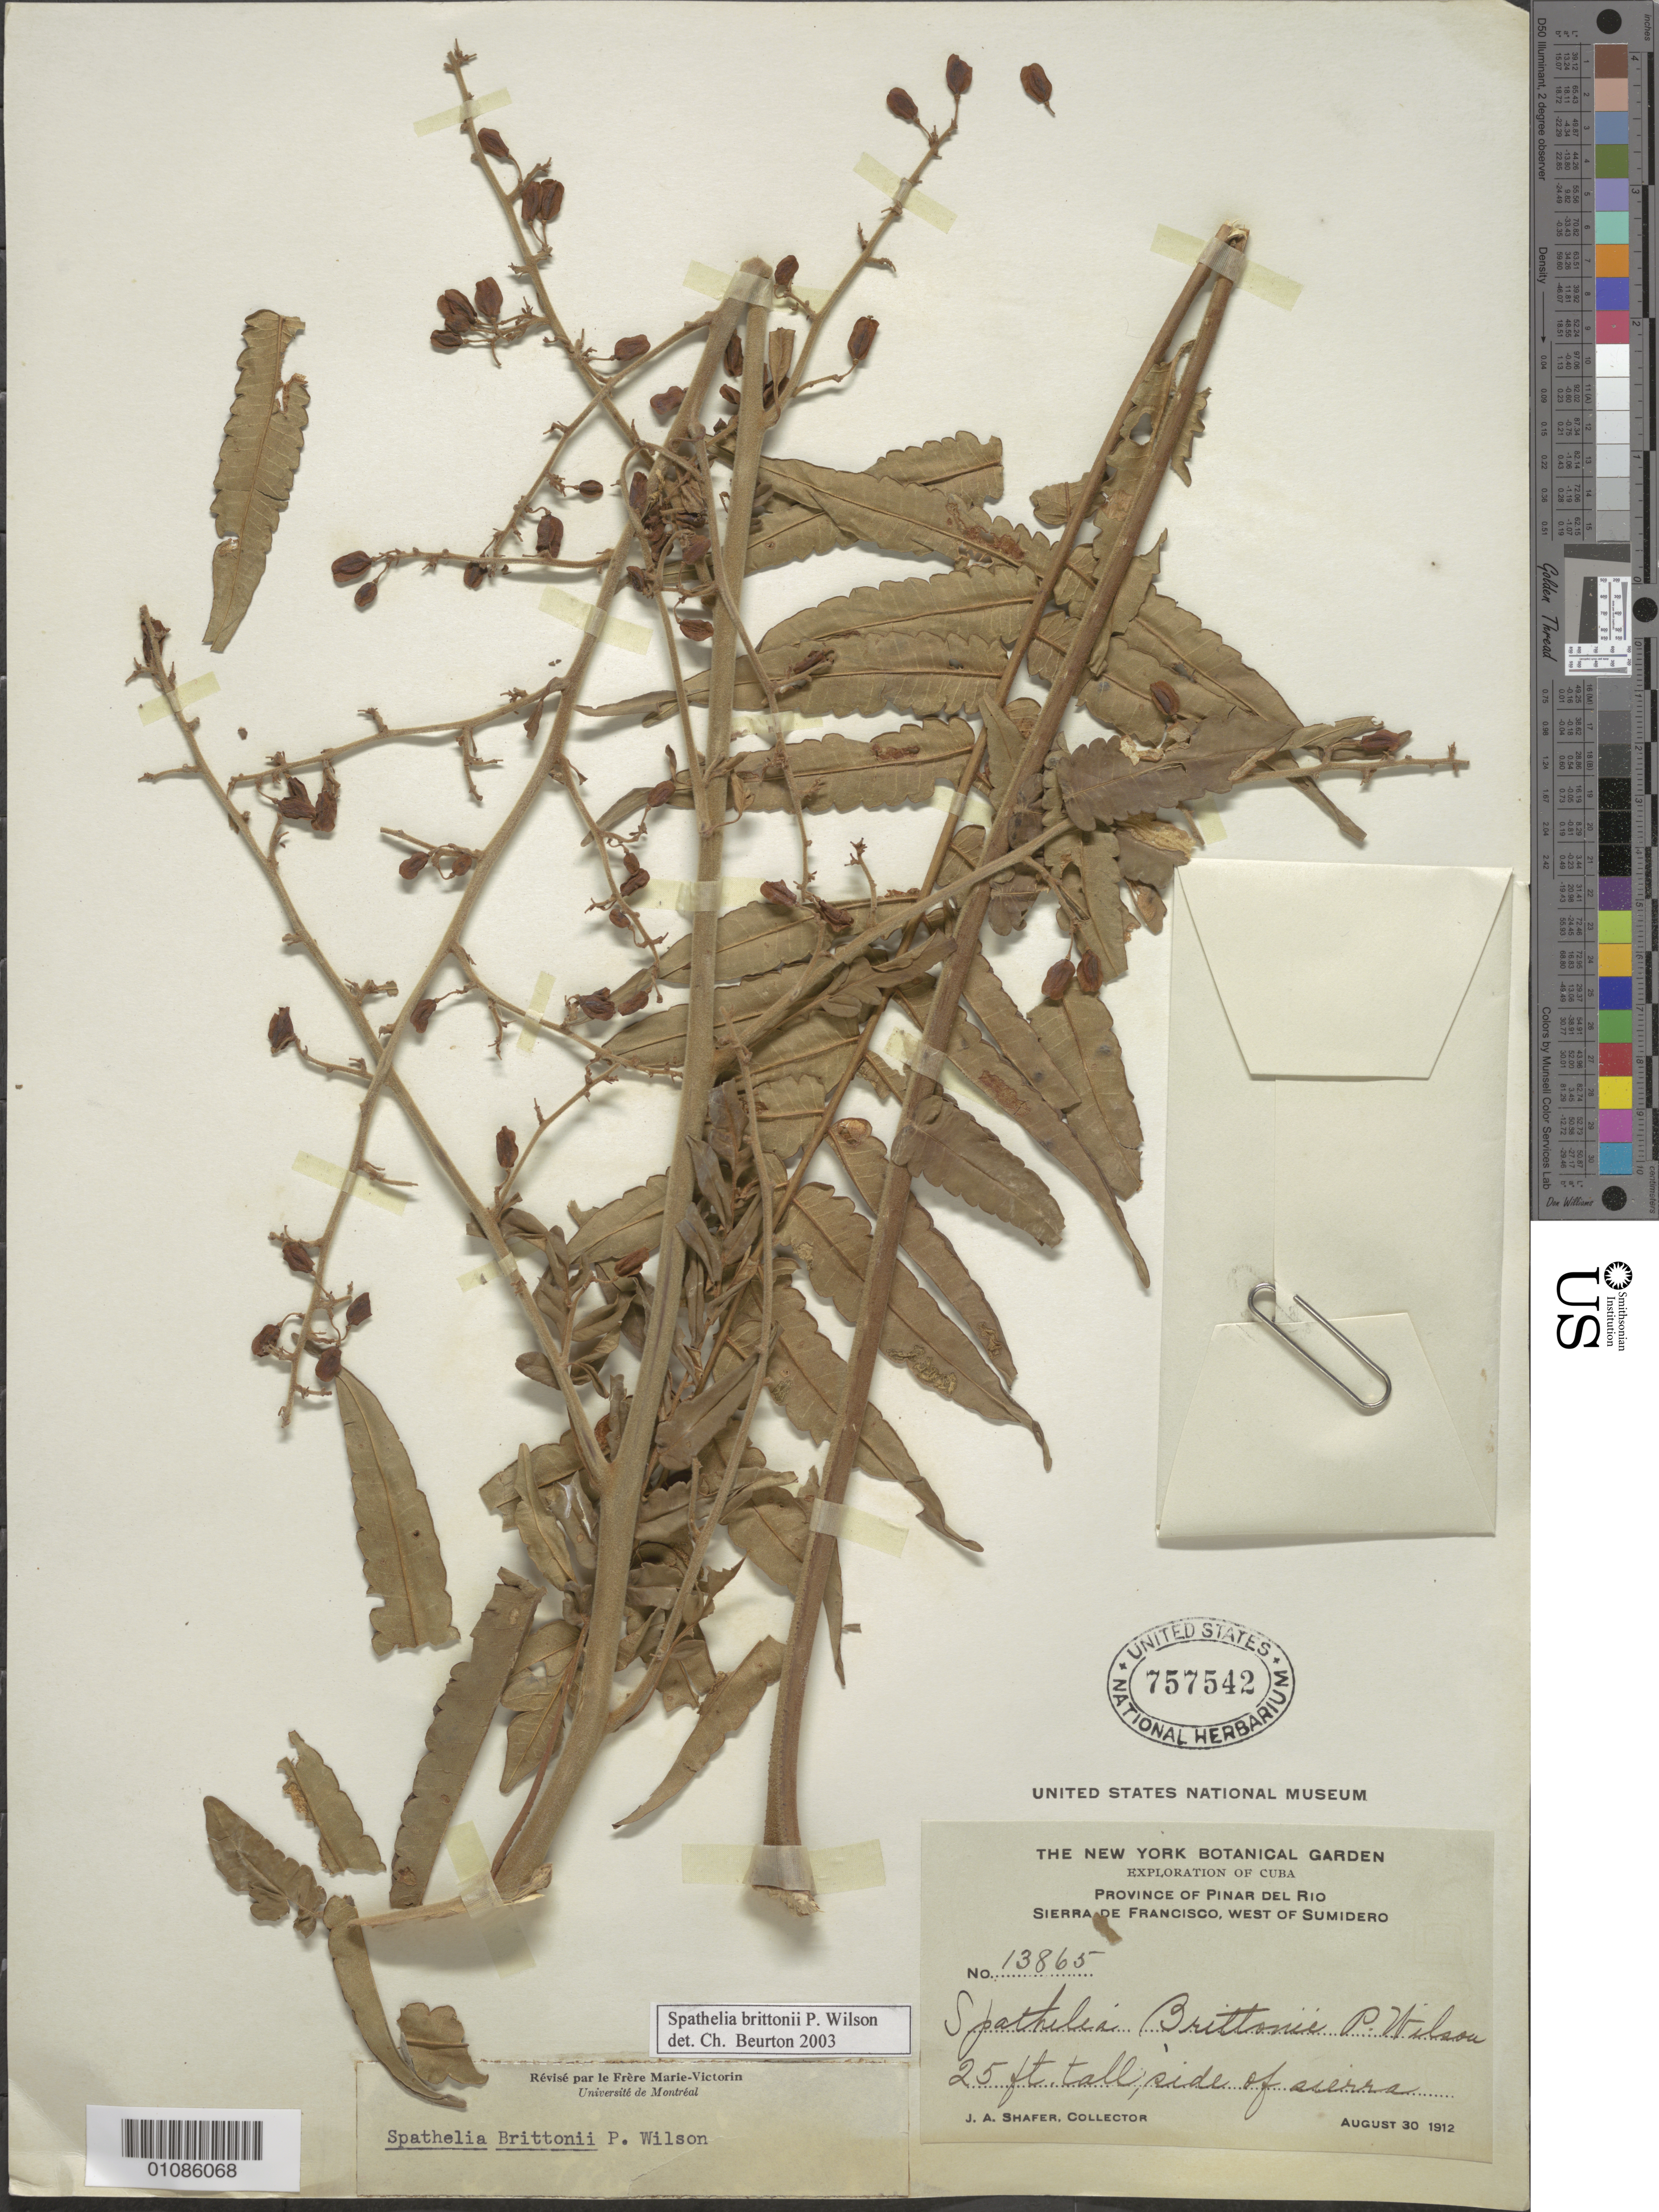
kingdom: Plantae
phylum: Tracheophyta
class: Magnoliopsida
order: Sapindales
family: Rutaceae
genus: Spathelia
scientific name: Spathelia brittonii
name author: P. Wilson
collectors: J. A. Shafer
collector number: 13865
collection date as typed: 30 Aug 1912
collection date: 1912-08-30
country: Cuba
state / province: Pinar del Rio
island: Cuba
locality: Pinar del Rio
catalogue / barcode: US 757542